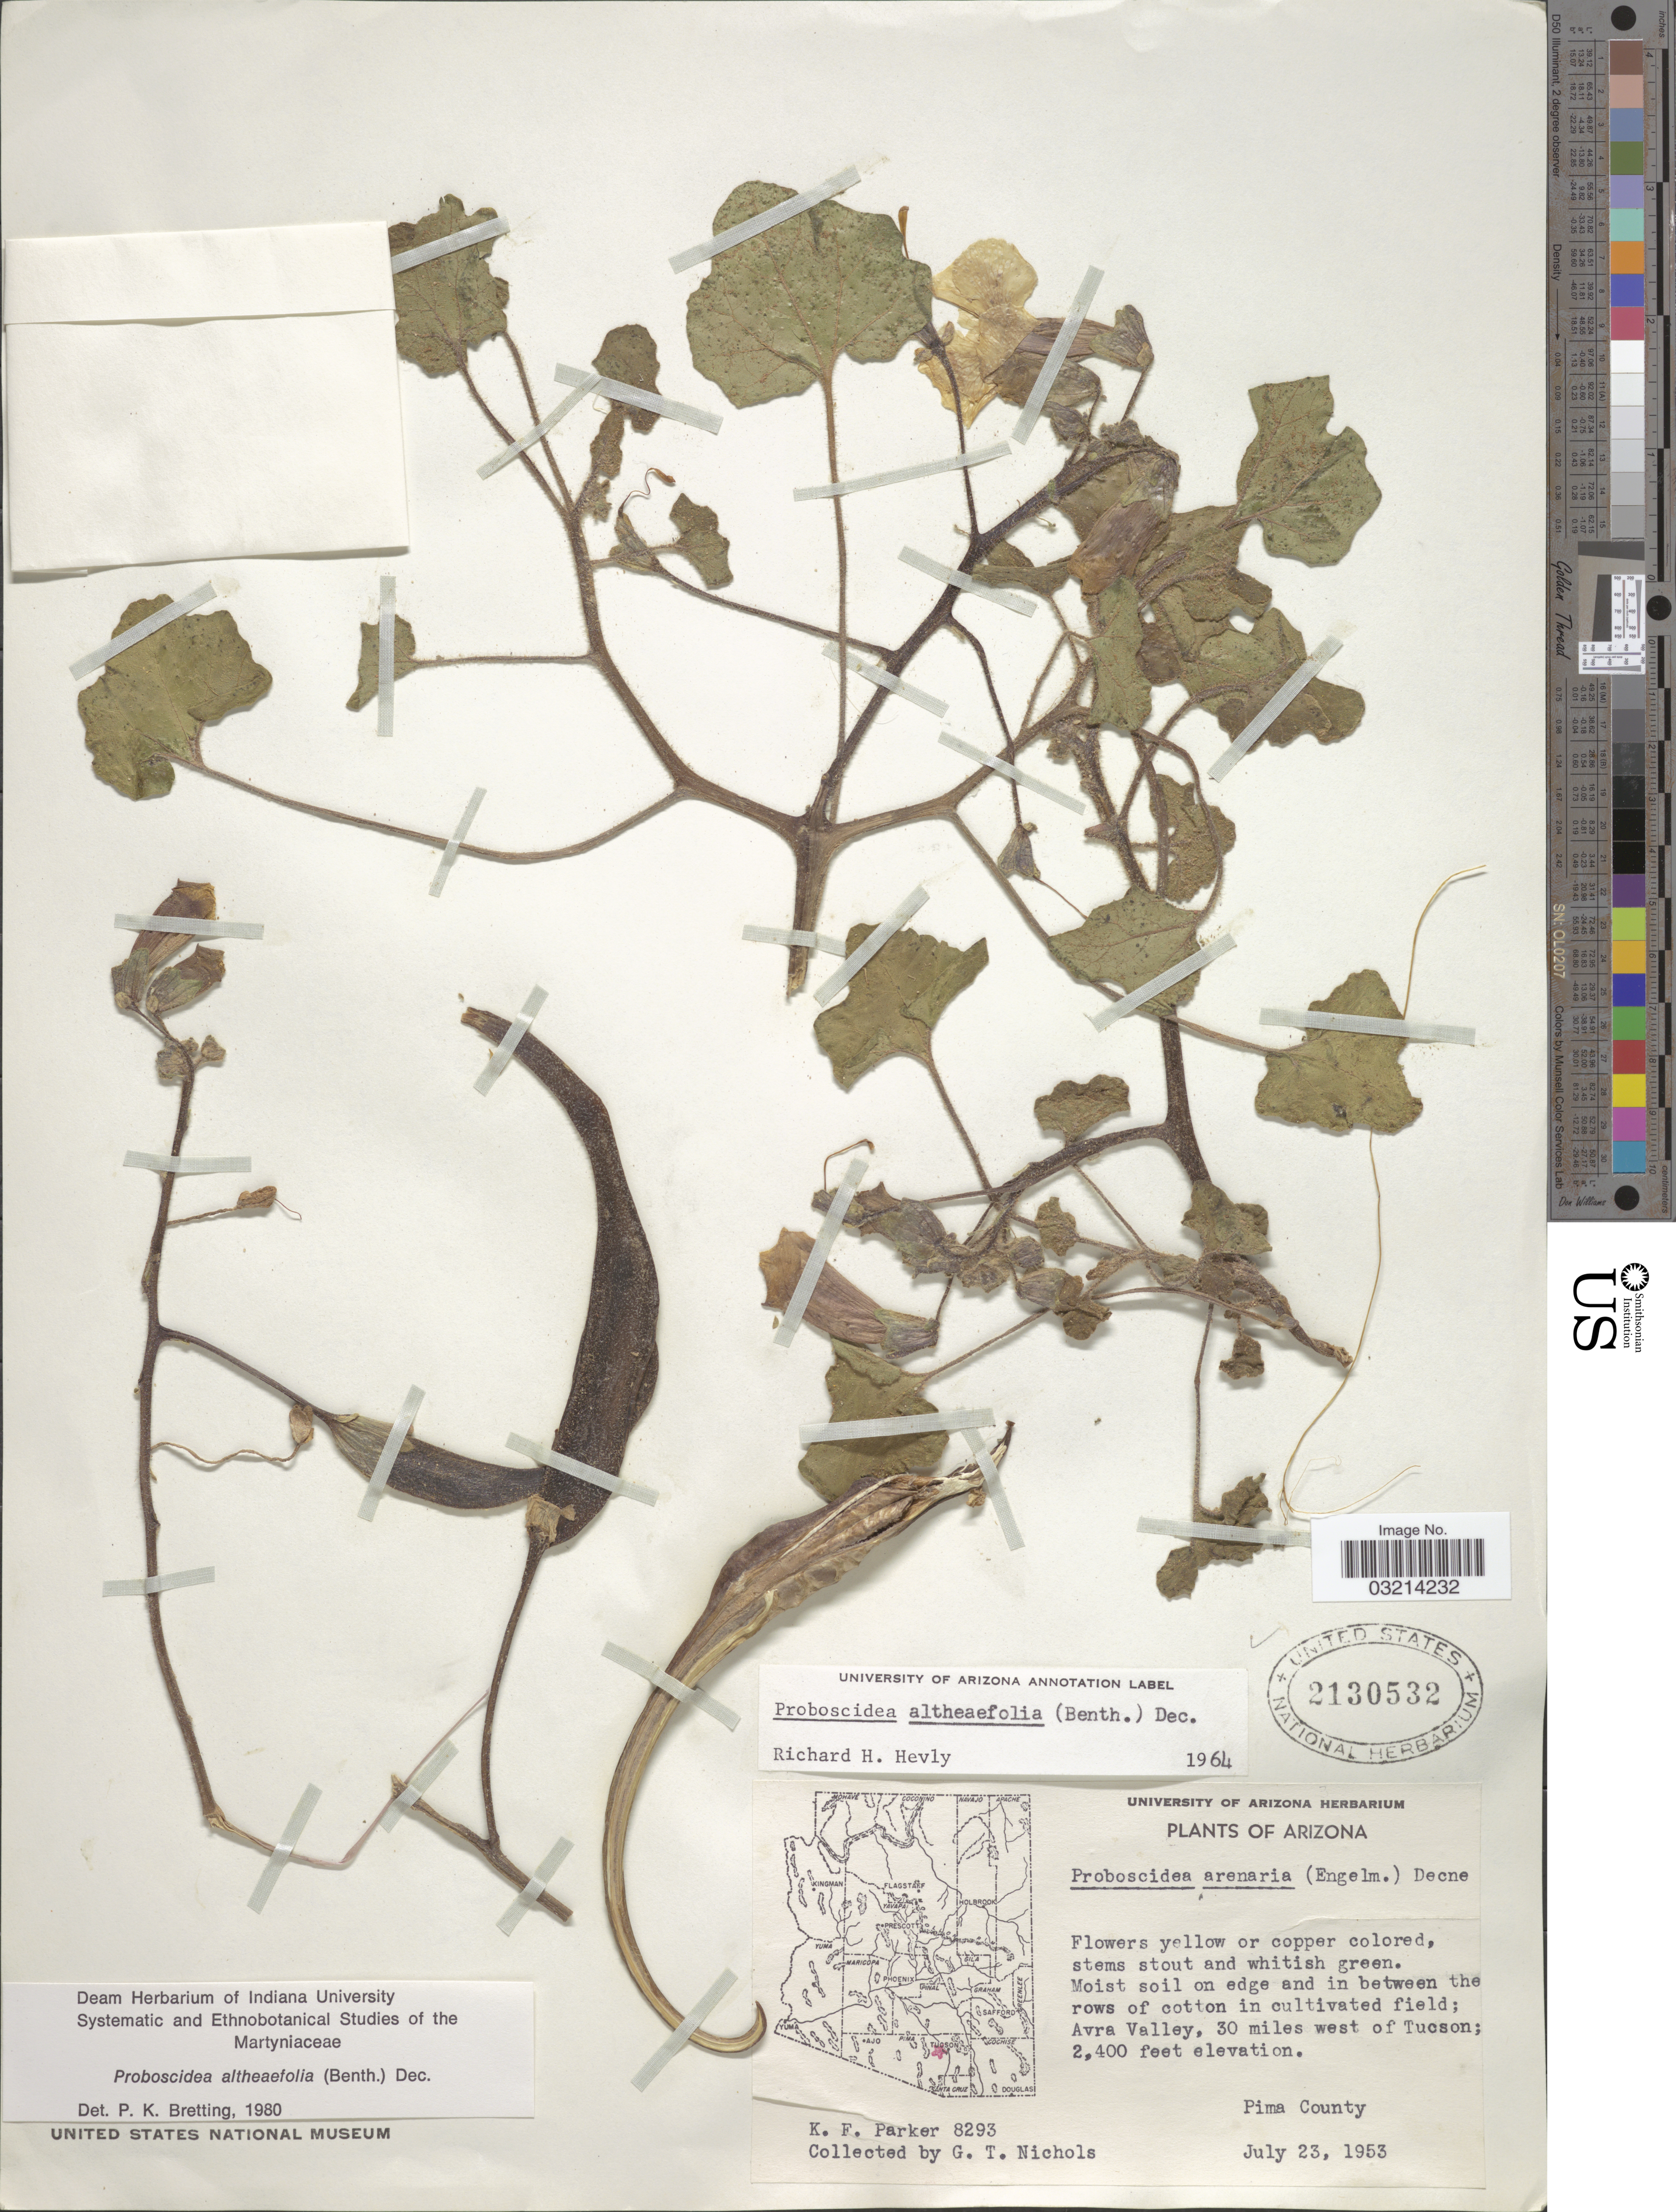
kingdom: Plantae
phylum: Tracheophyta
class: Magnoliopsida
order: Lamiales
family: Martyniaceae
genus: Proboscidea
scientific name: Proboscidea althaeifolia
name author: (Benth.) Decne.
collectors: K. F. Parker & G. Nichols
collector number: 8293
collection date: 1953-07-23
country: United States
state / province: Arizona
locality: On edge in between the rows of cotton in cultivated field; Avra Valley, 30 miles west of Tucson. Pima County.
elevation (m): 732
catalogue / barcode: US 2130532